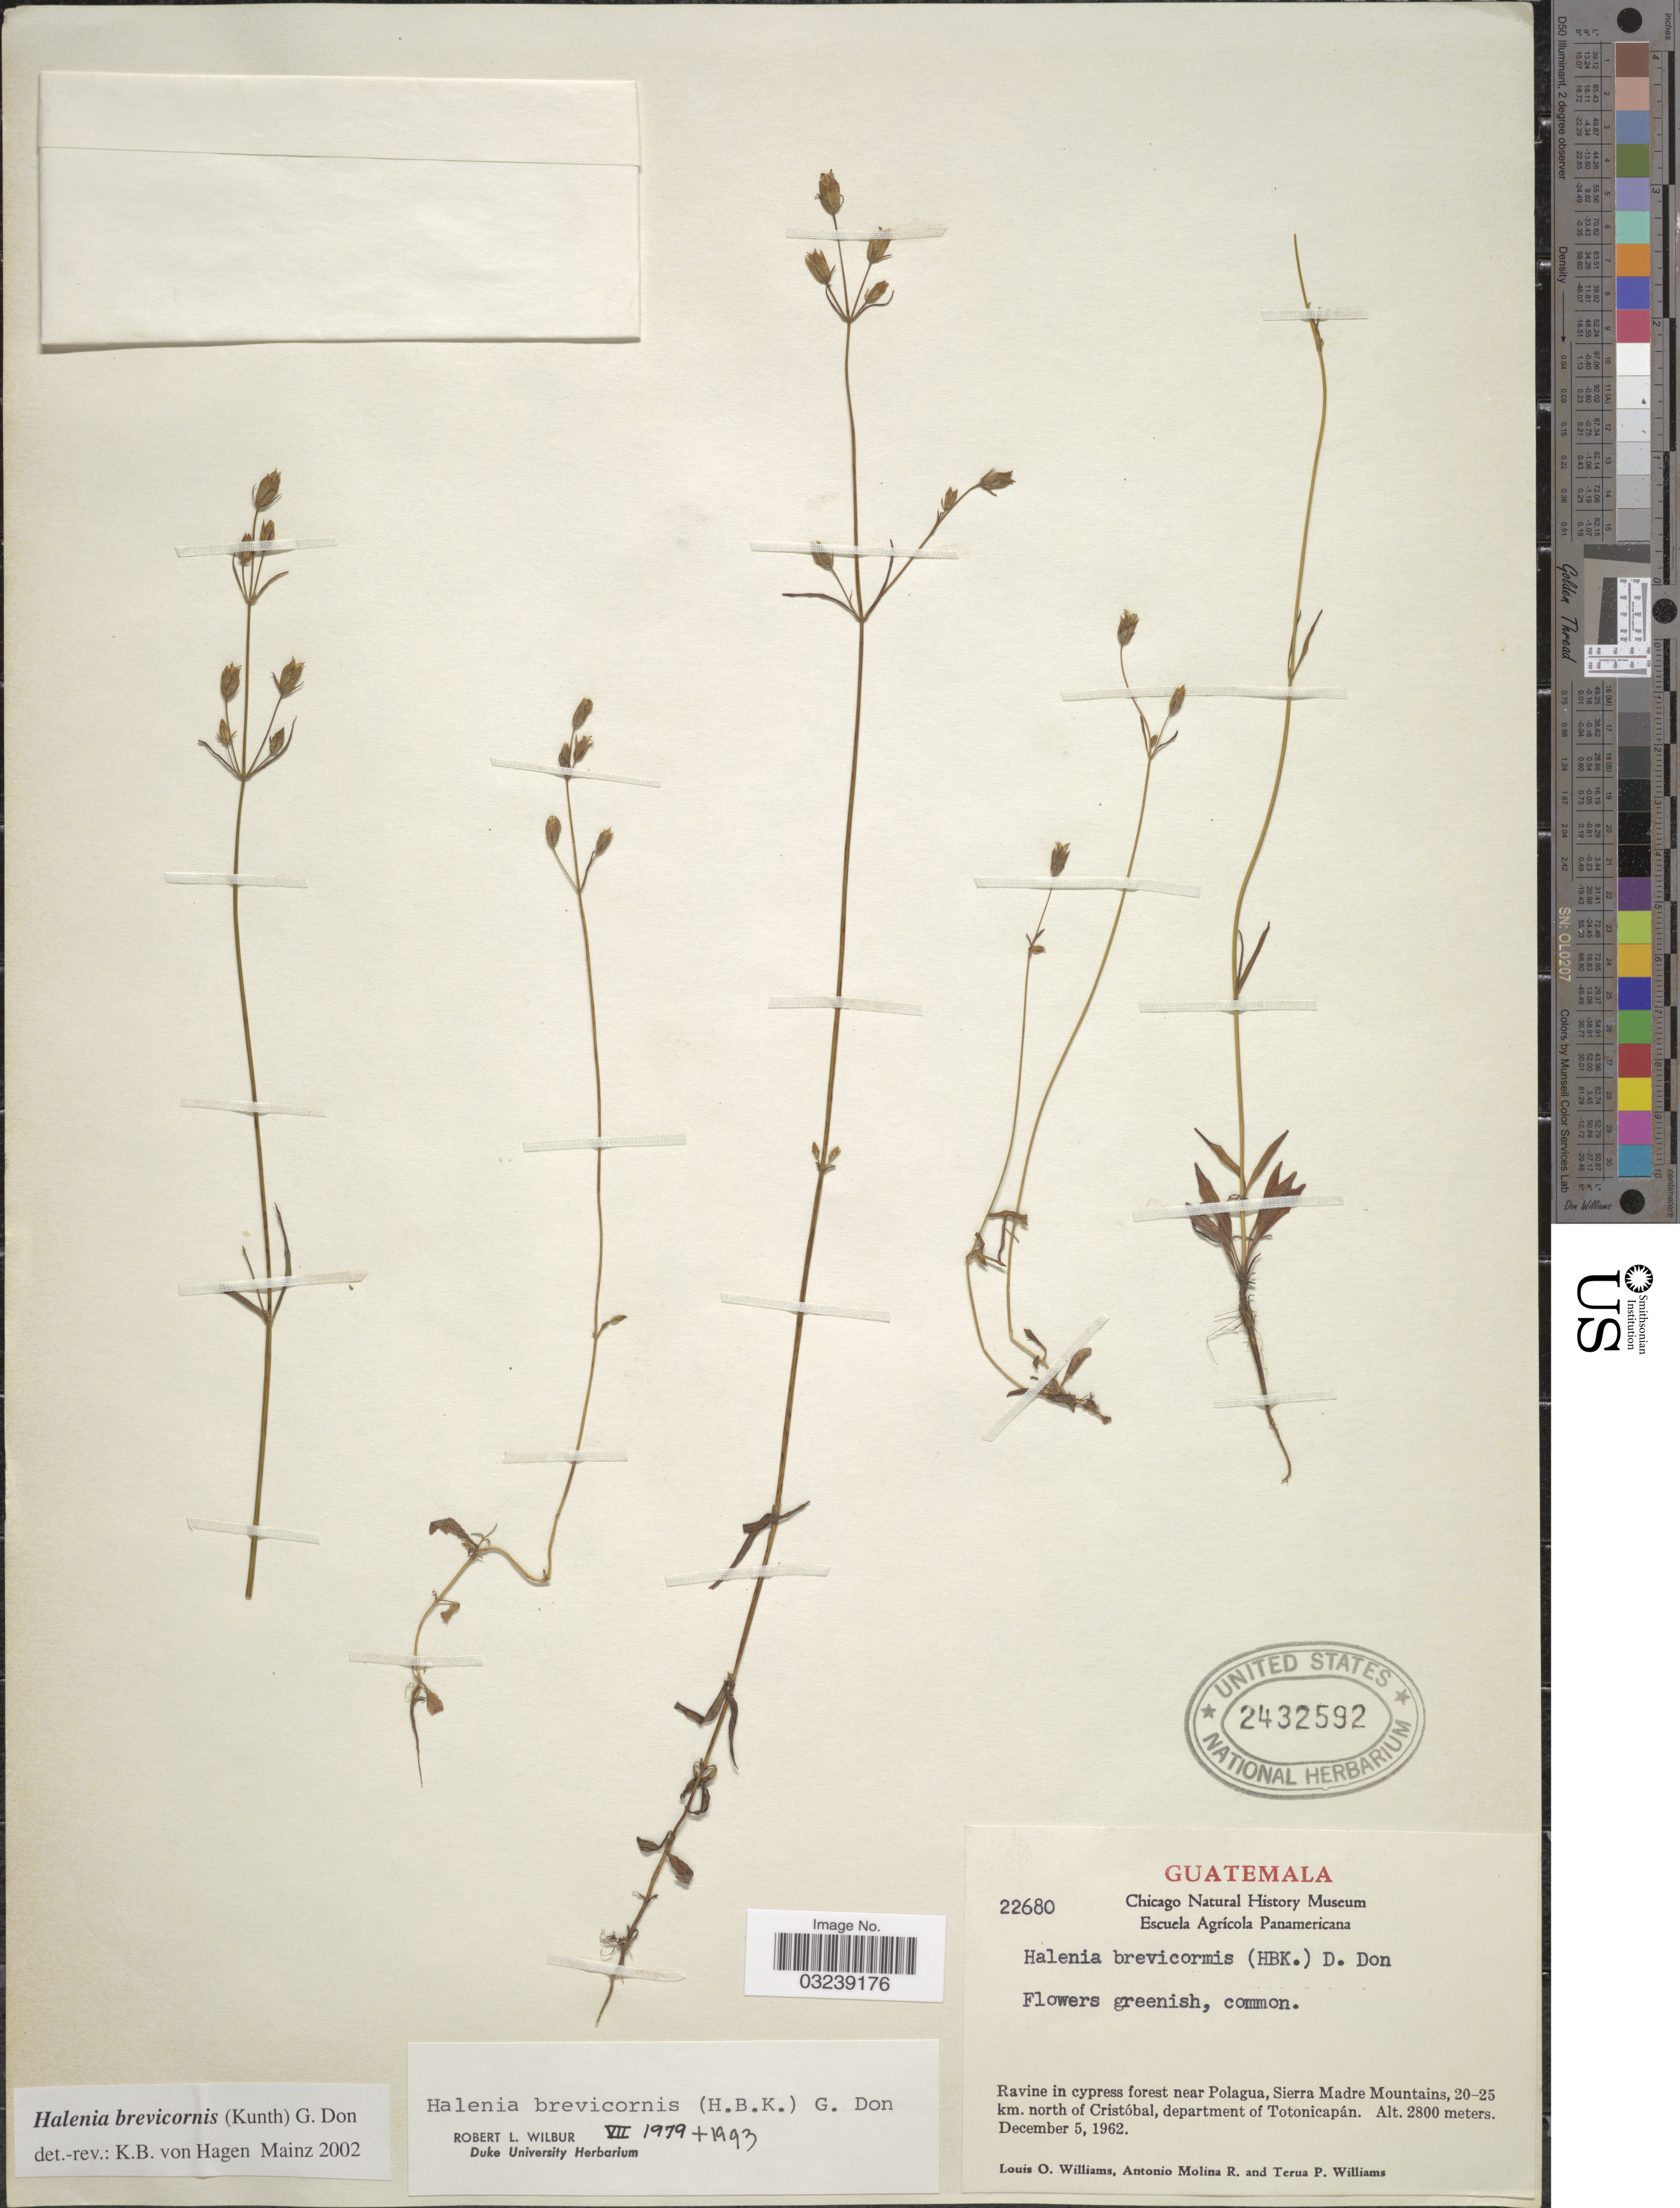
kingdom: Plantae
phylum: Tracheophyta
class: Magnoliopsida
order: Gentianales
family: Gentianaceae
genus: Halenia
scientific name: Halenia brevicornis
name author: (Kunth) G. Don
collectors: L. O. Williams, A. Molina R. & T. Williams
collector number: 22680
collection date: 1962-12-05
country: Guatemala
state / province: Totonicapan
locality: Ravine in cypress forest near Polagua, Sierra Madre Mountains, 20-25 km. north of Cristóbal, department of Totonicapán.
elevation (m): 2800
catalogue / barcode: US 2432592